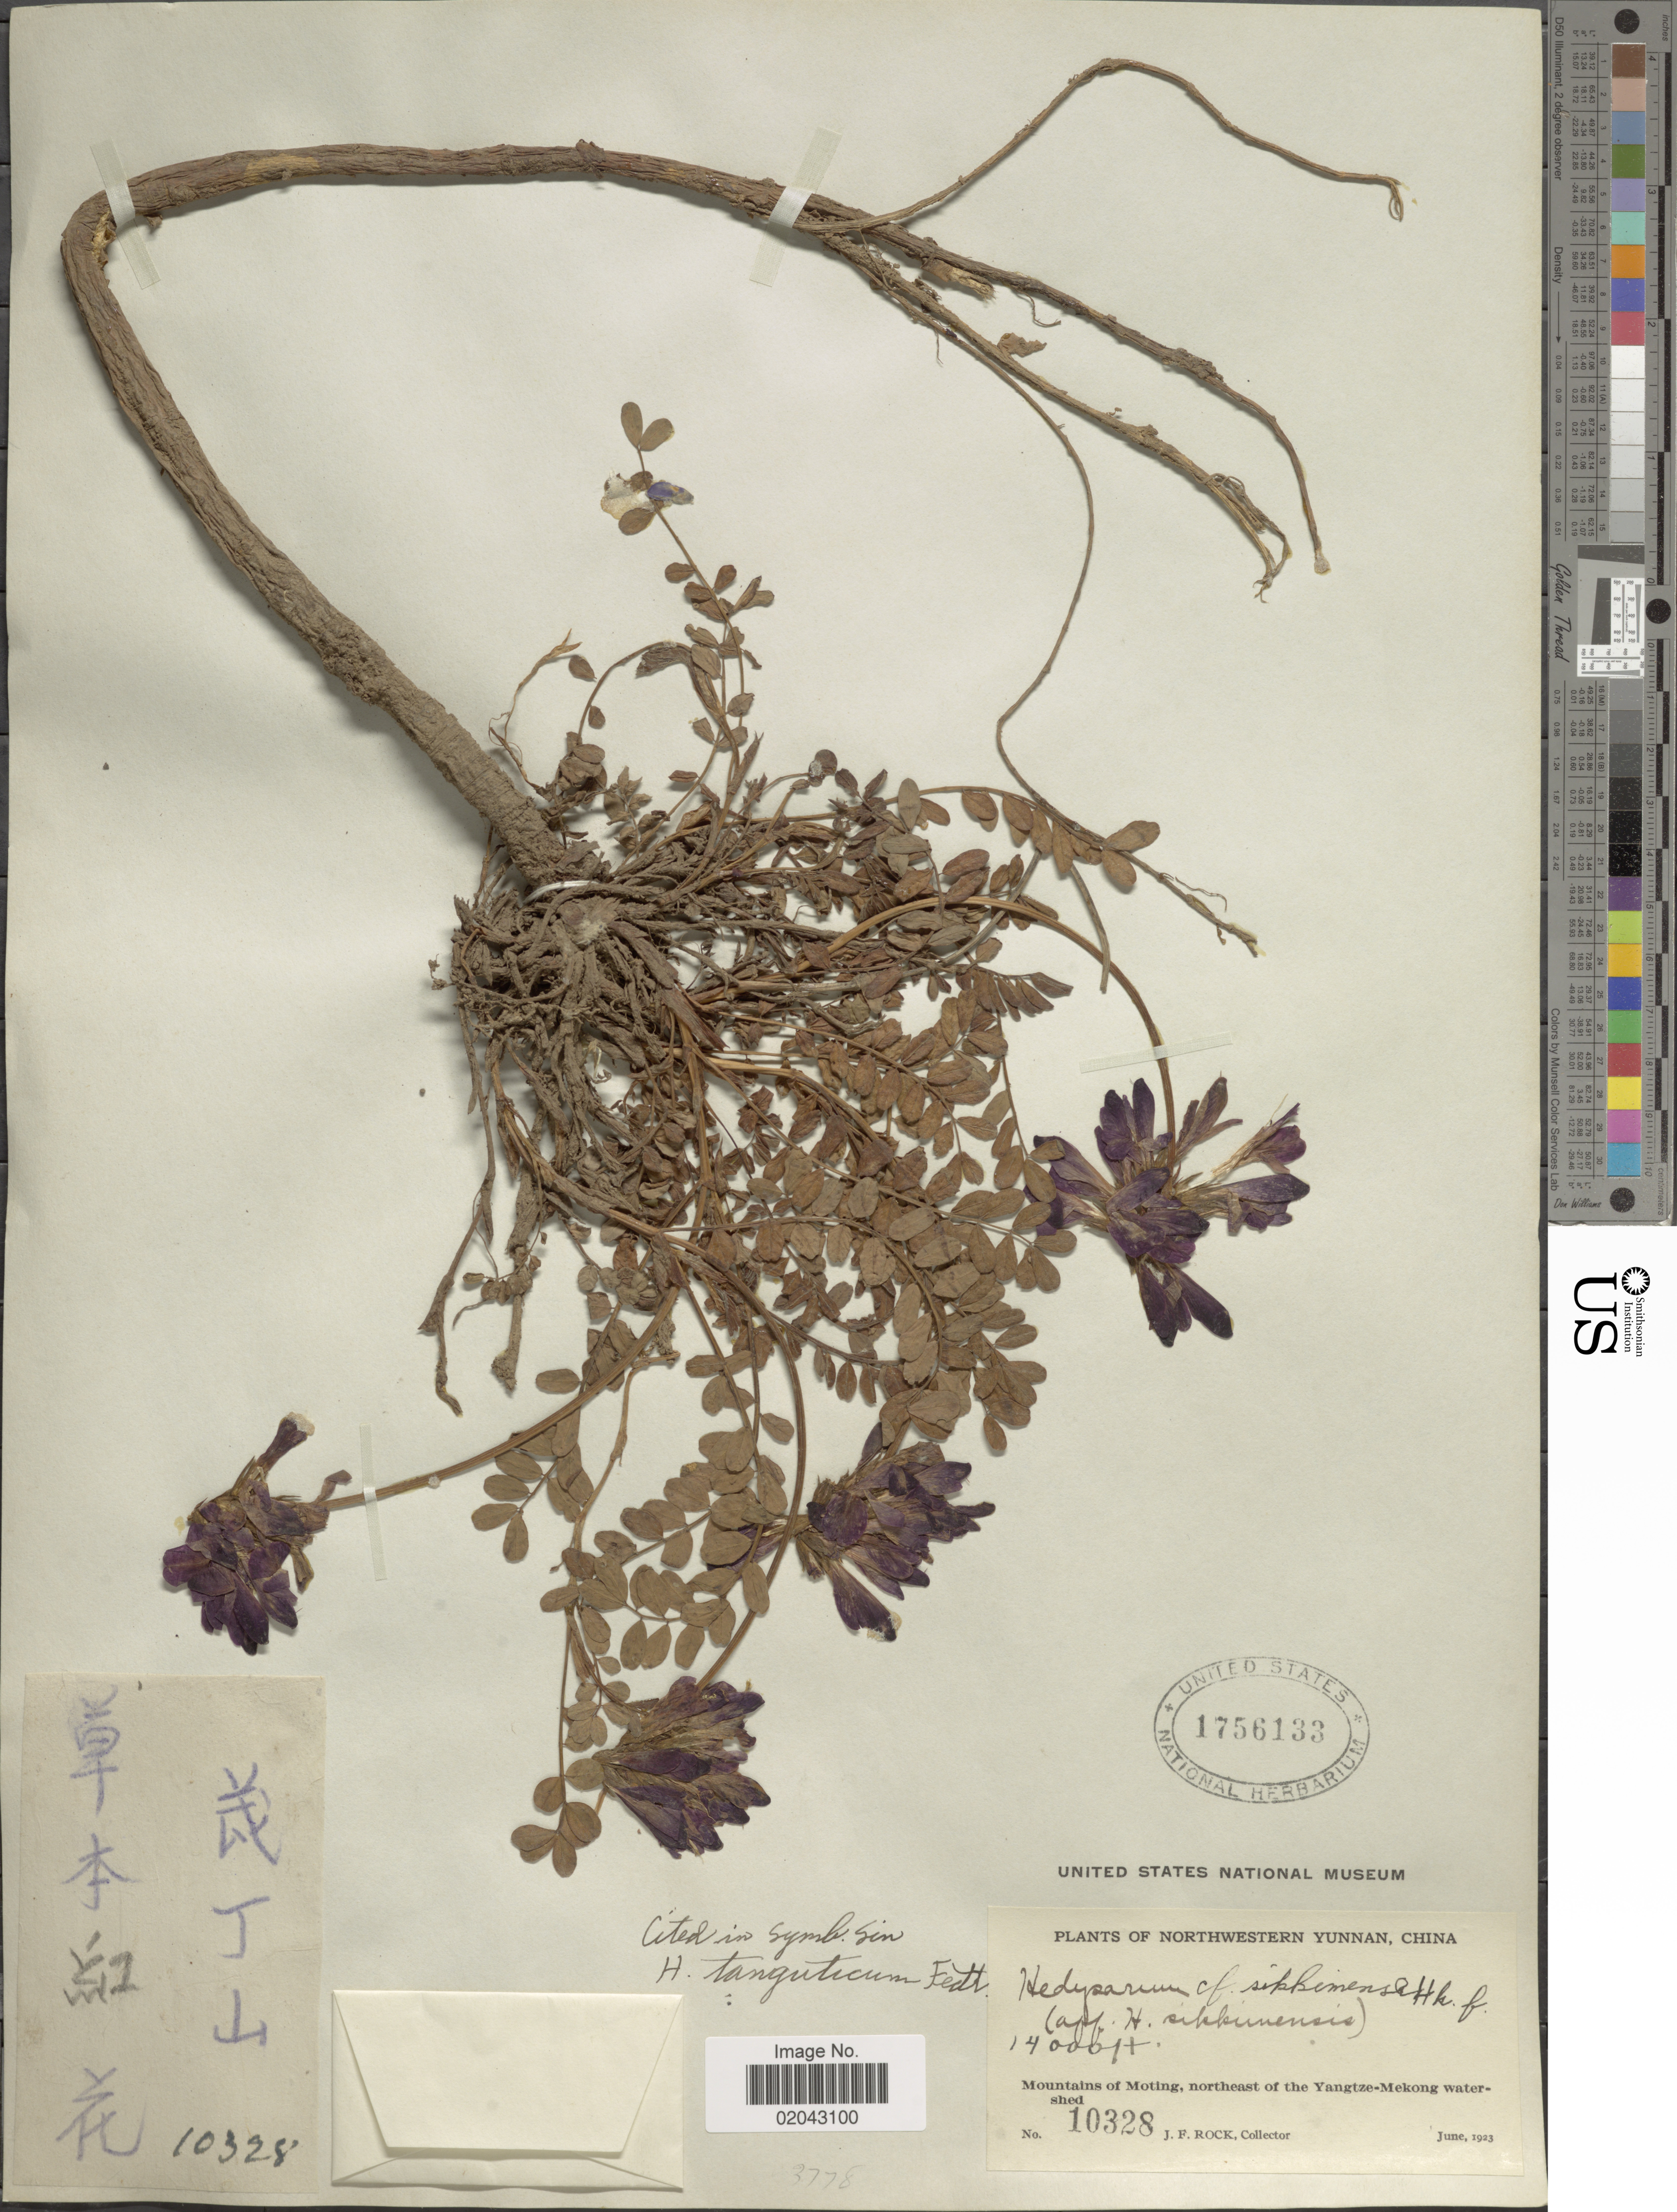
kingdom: Plantae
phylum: Tracheophyta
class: Magnoliopsida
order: Fabales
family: Fabaceae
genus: Hedysarum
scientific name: Hedysarum tanguticum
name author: B. Fedtsch.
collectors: J. Rock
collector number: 10328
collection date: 1923-06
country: China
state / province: Yunnan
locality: Northwestern Yunnan, Mountains of Moting, northeast of the Yangtze-Mekong watershed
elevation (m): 4267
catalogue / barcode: US 1756133